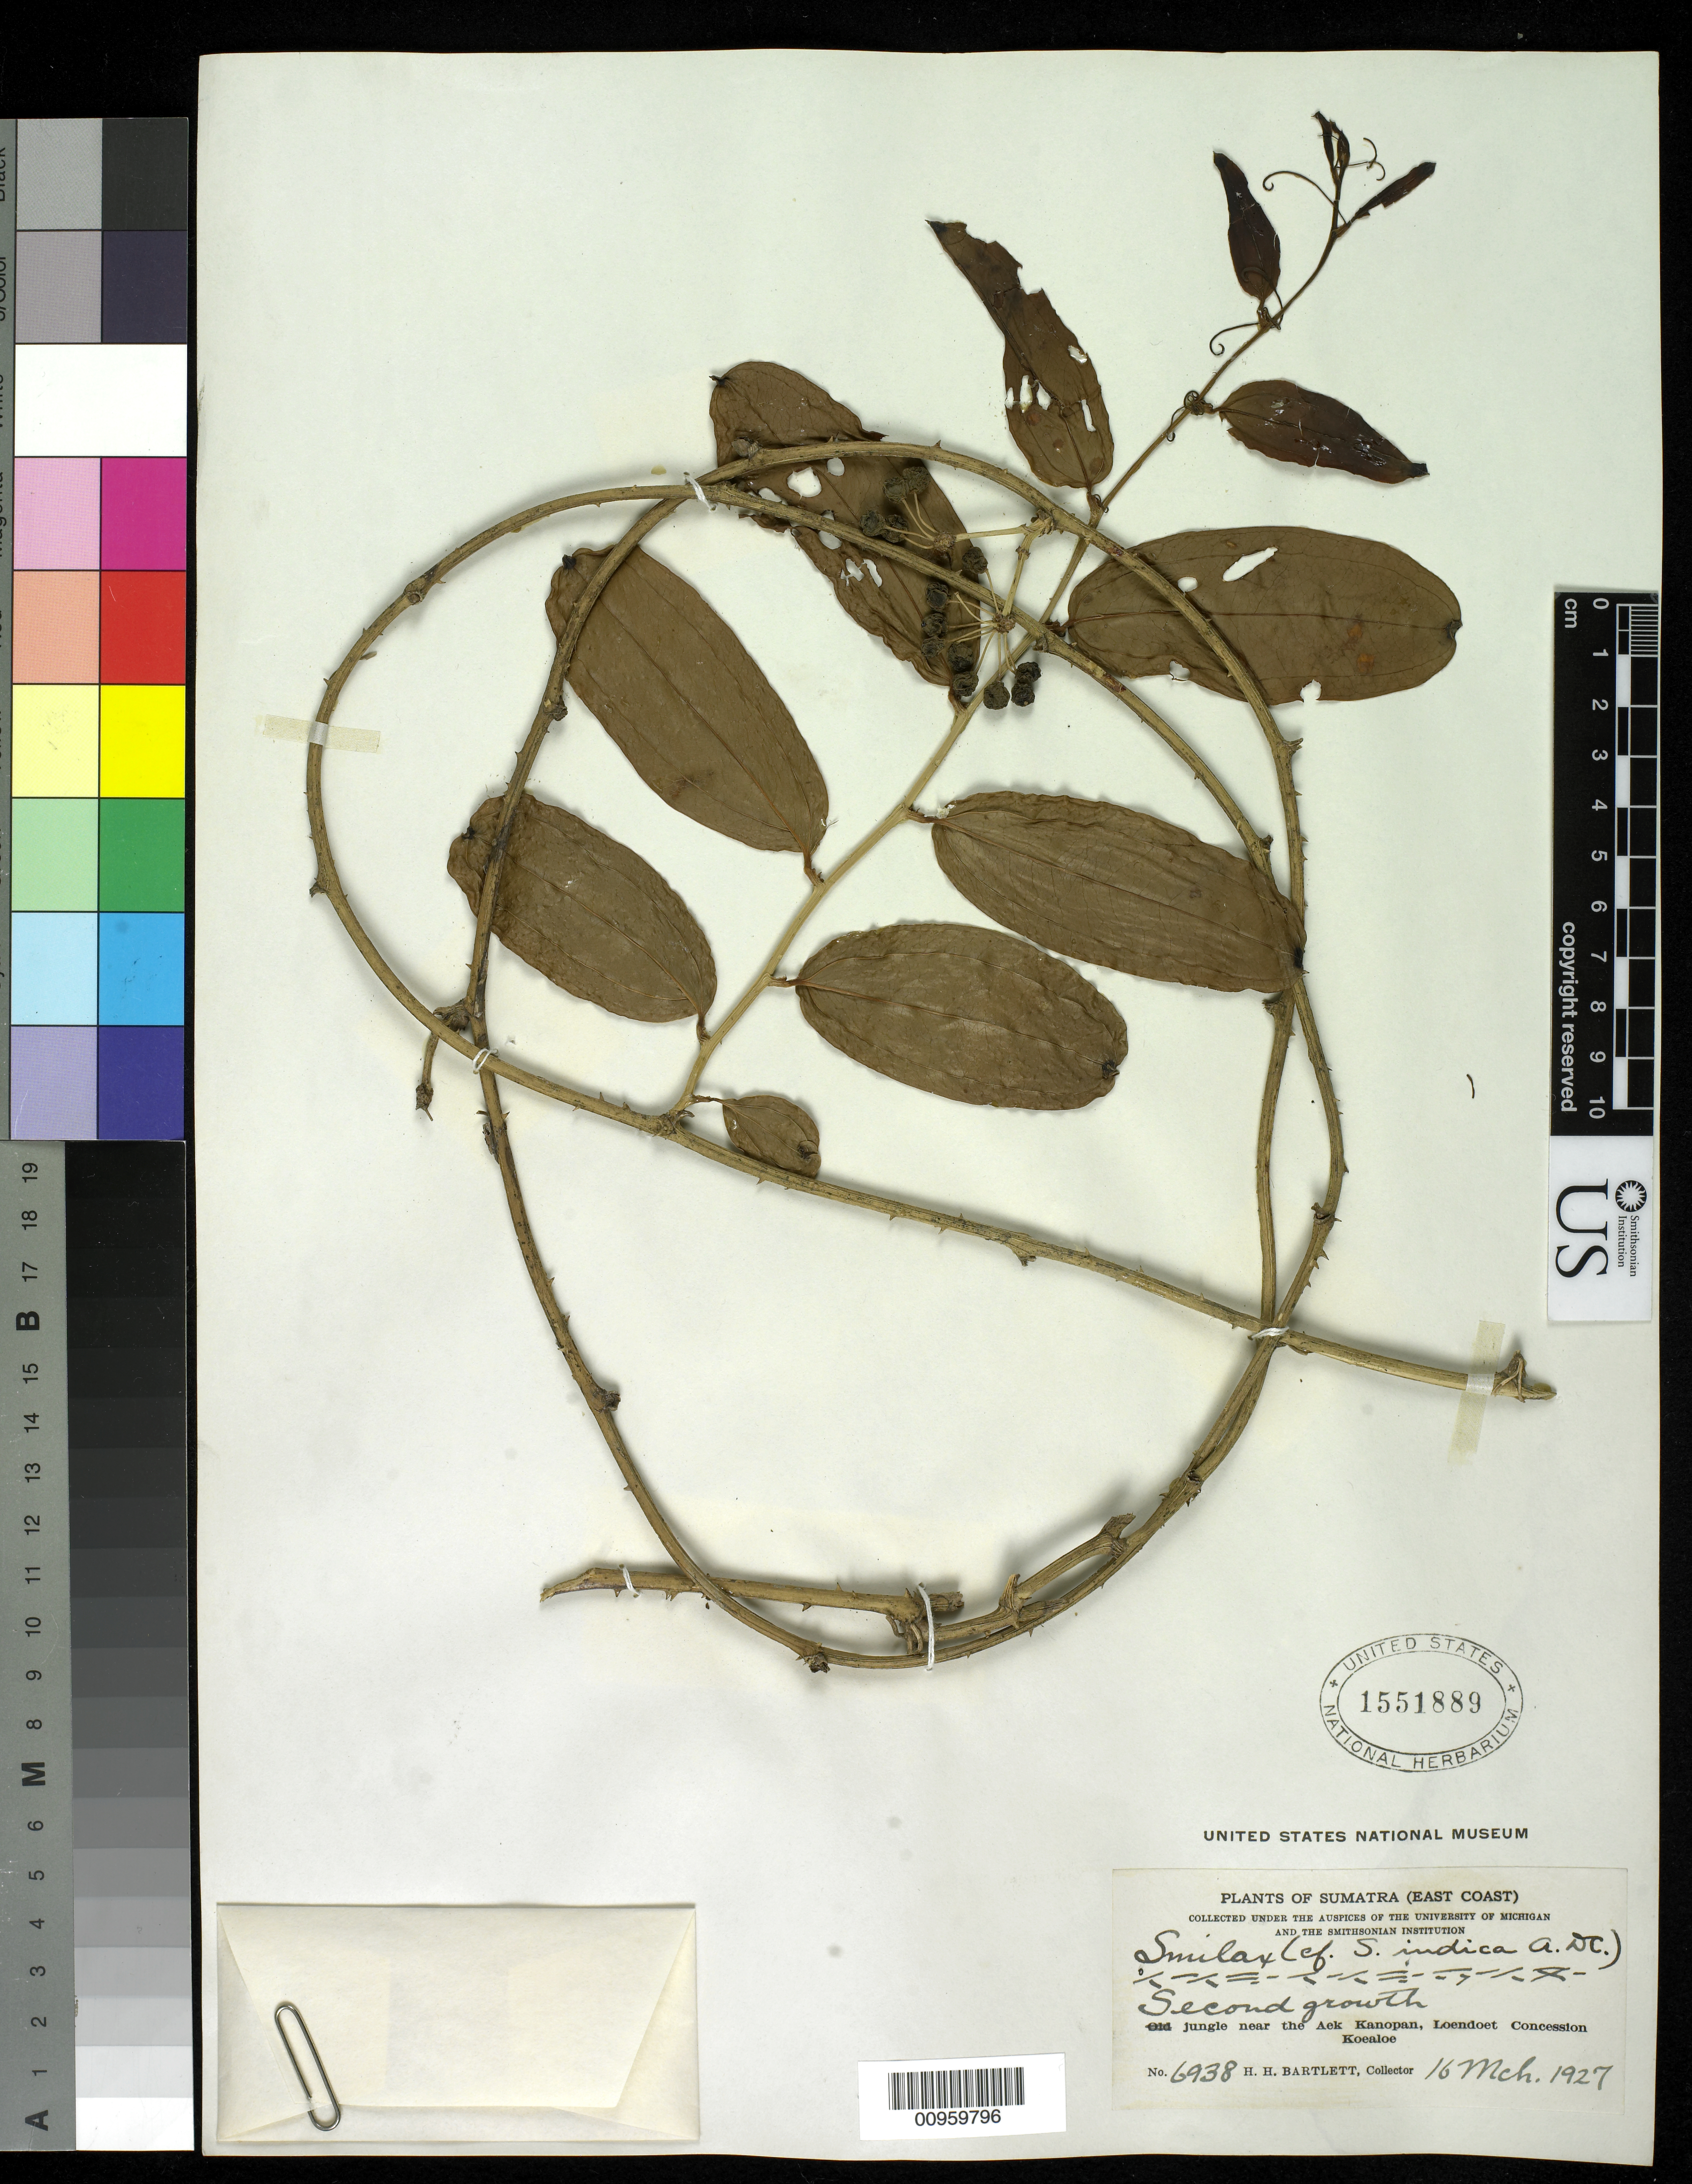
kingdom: Plantae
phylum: Tracheophyta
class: Liliopsida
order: Liliales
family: Smilacaceae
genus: Smilax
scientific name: Smilax sp.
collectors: R. W. Bartlett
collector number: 6938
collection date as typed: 16 Mar 1927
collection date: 1927-03-16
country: Indonesia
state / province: Sumatra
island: Sumatra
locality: Jungle near the Aek Kanopan, Loendoet Concession Koealoe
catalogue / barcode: US 1551889